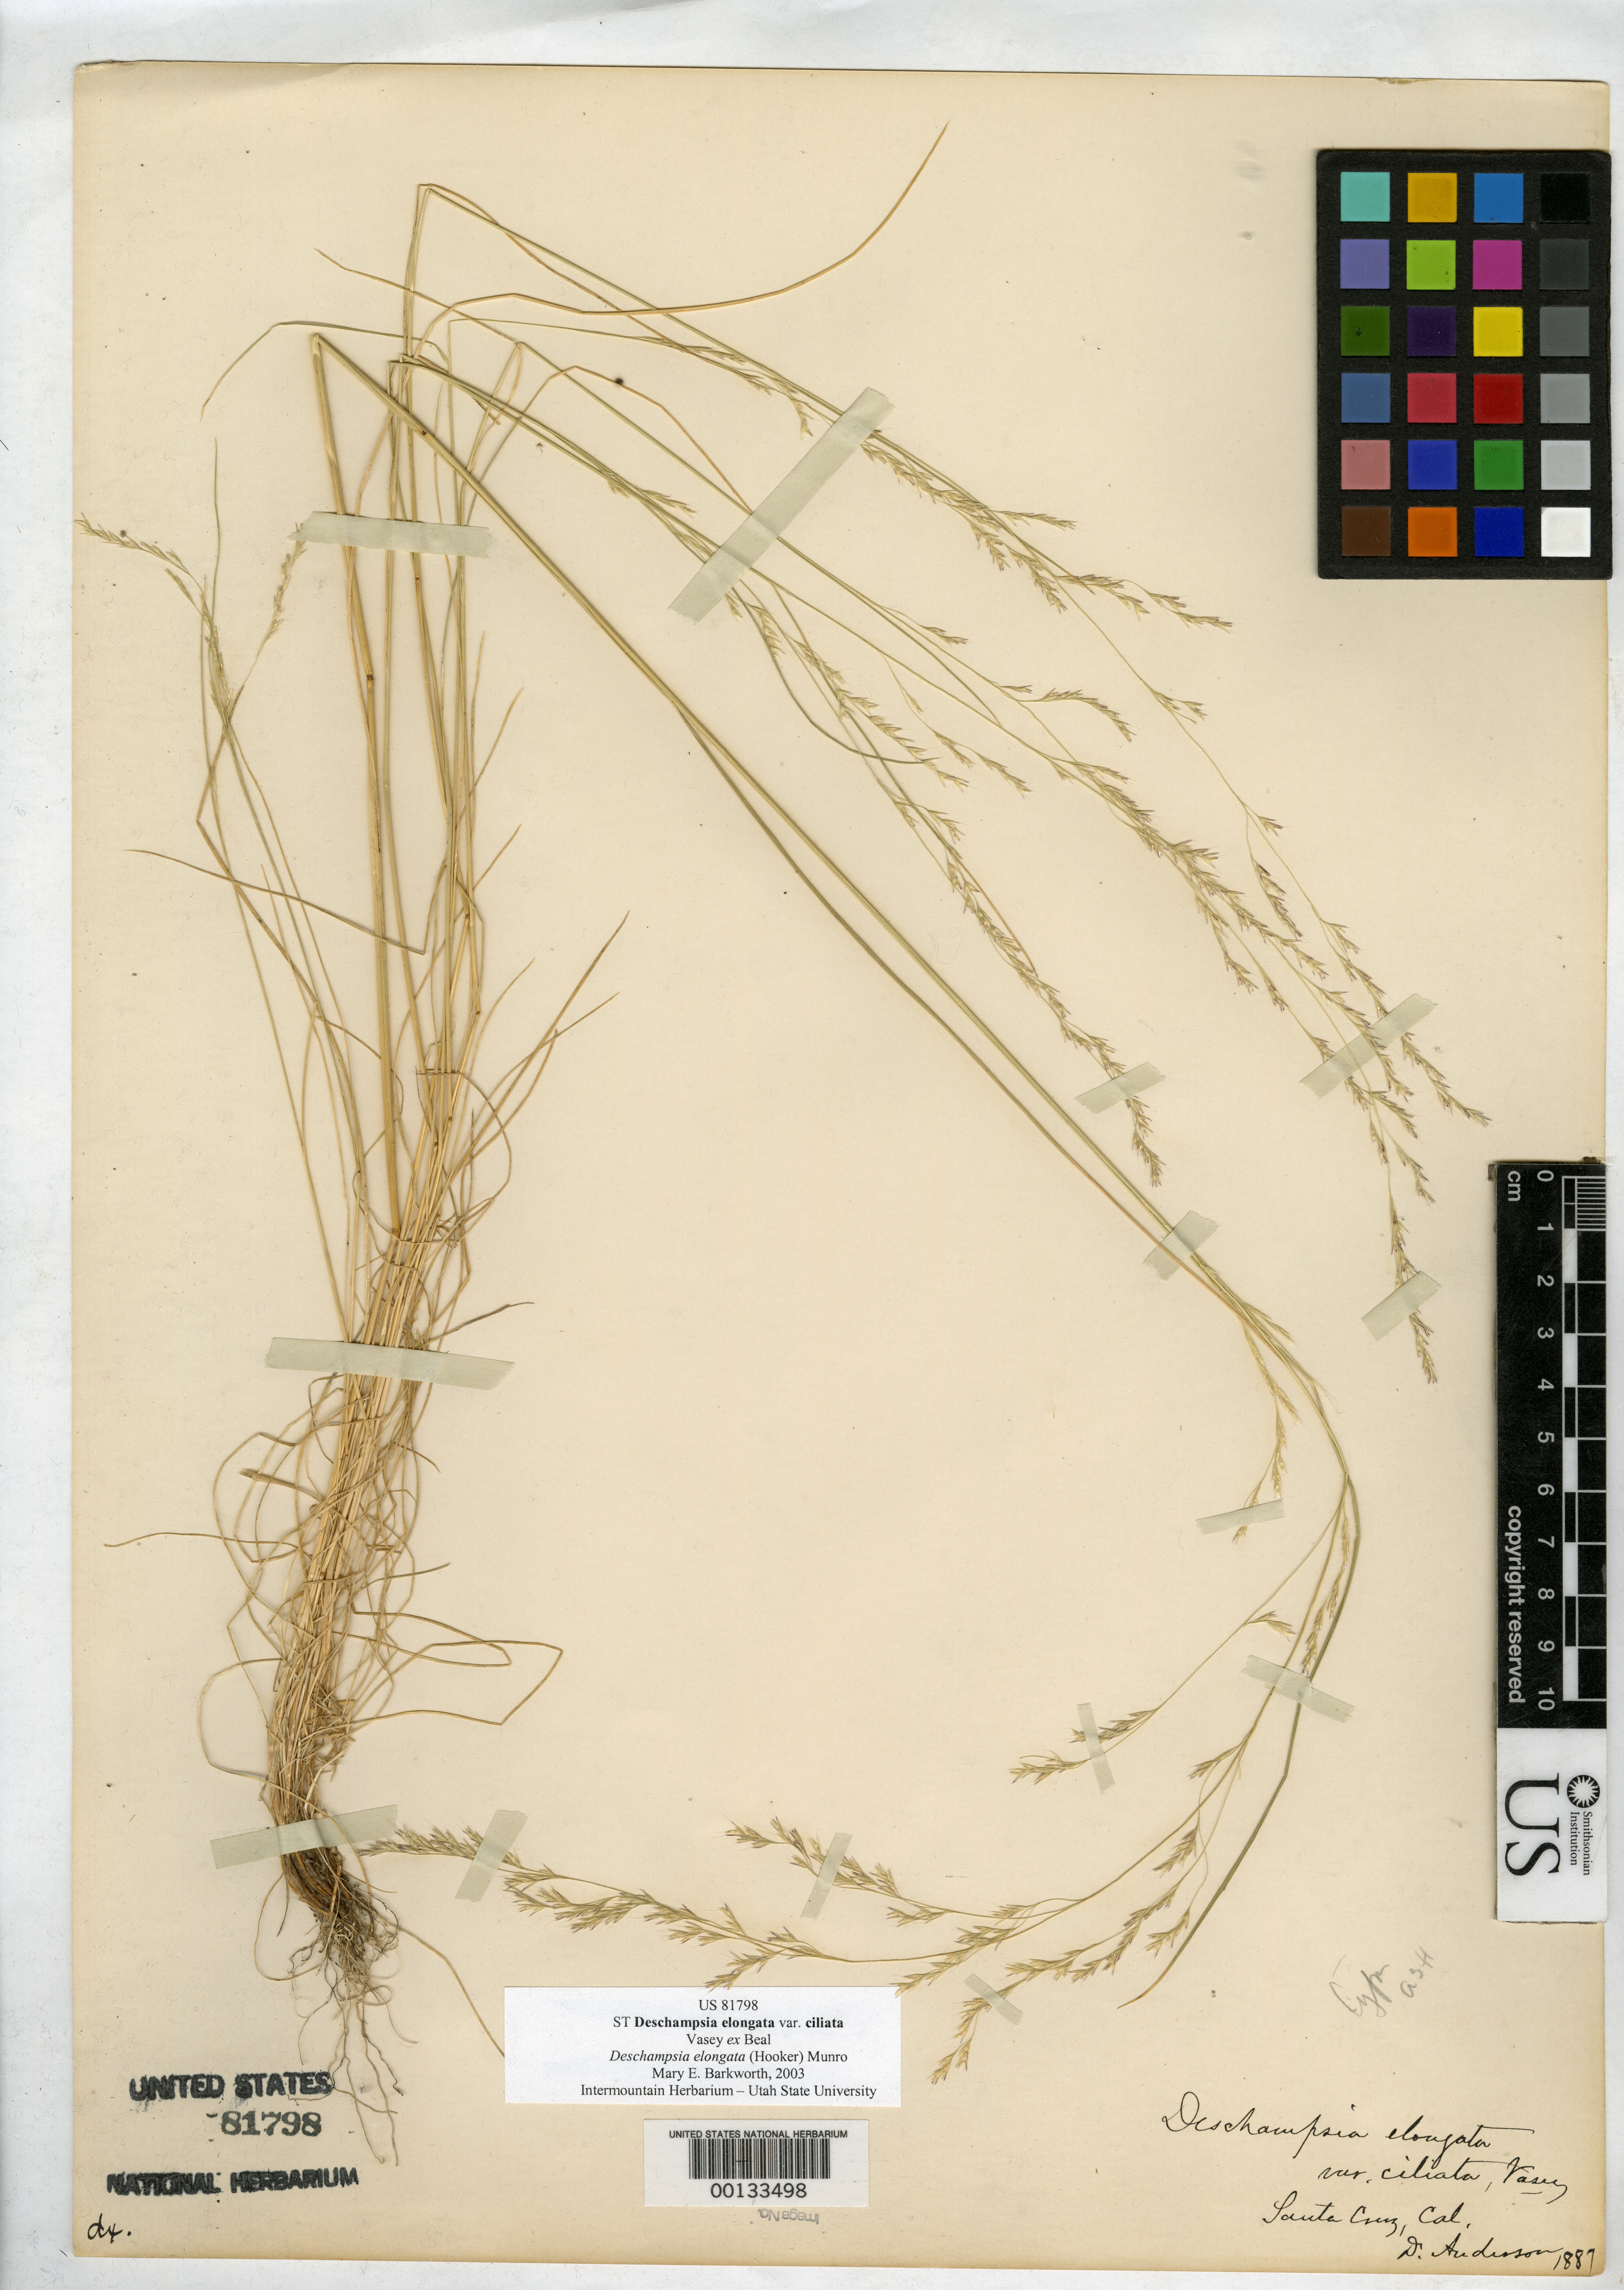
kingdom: Plantae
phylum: Tracheophyta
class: Liliopsida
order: Poales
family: Poaceae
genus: Deschampsia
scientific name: Deschampsia elongata var. ciliata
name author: Vasey ex W.J. Beal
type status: Syntype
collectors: F. W. Anderson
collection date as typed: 1887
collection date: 1887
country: United States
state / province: California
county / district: Santa Cruz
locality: Santa Cruz.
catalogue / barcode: US 81798